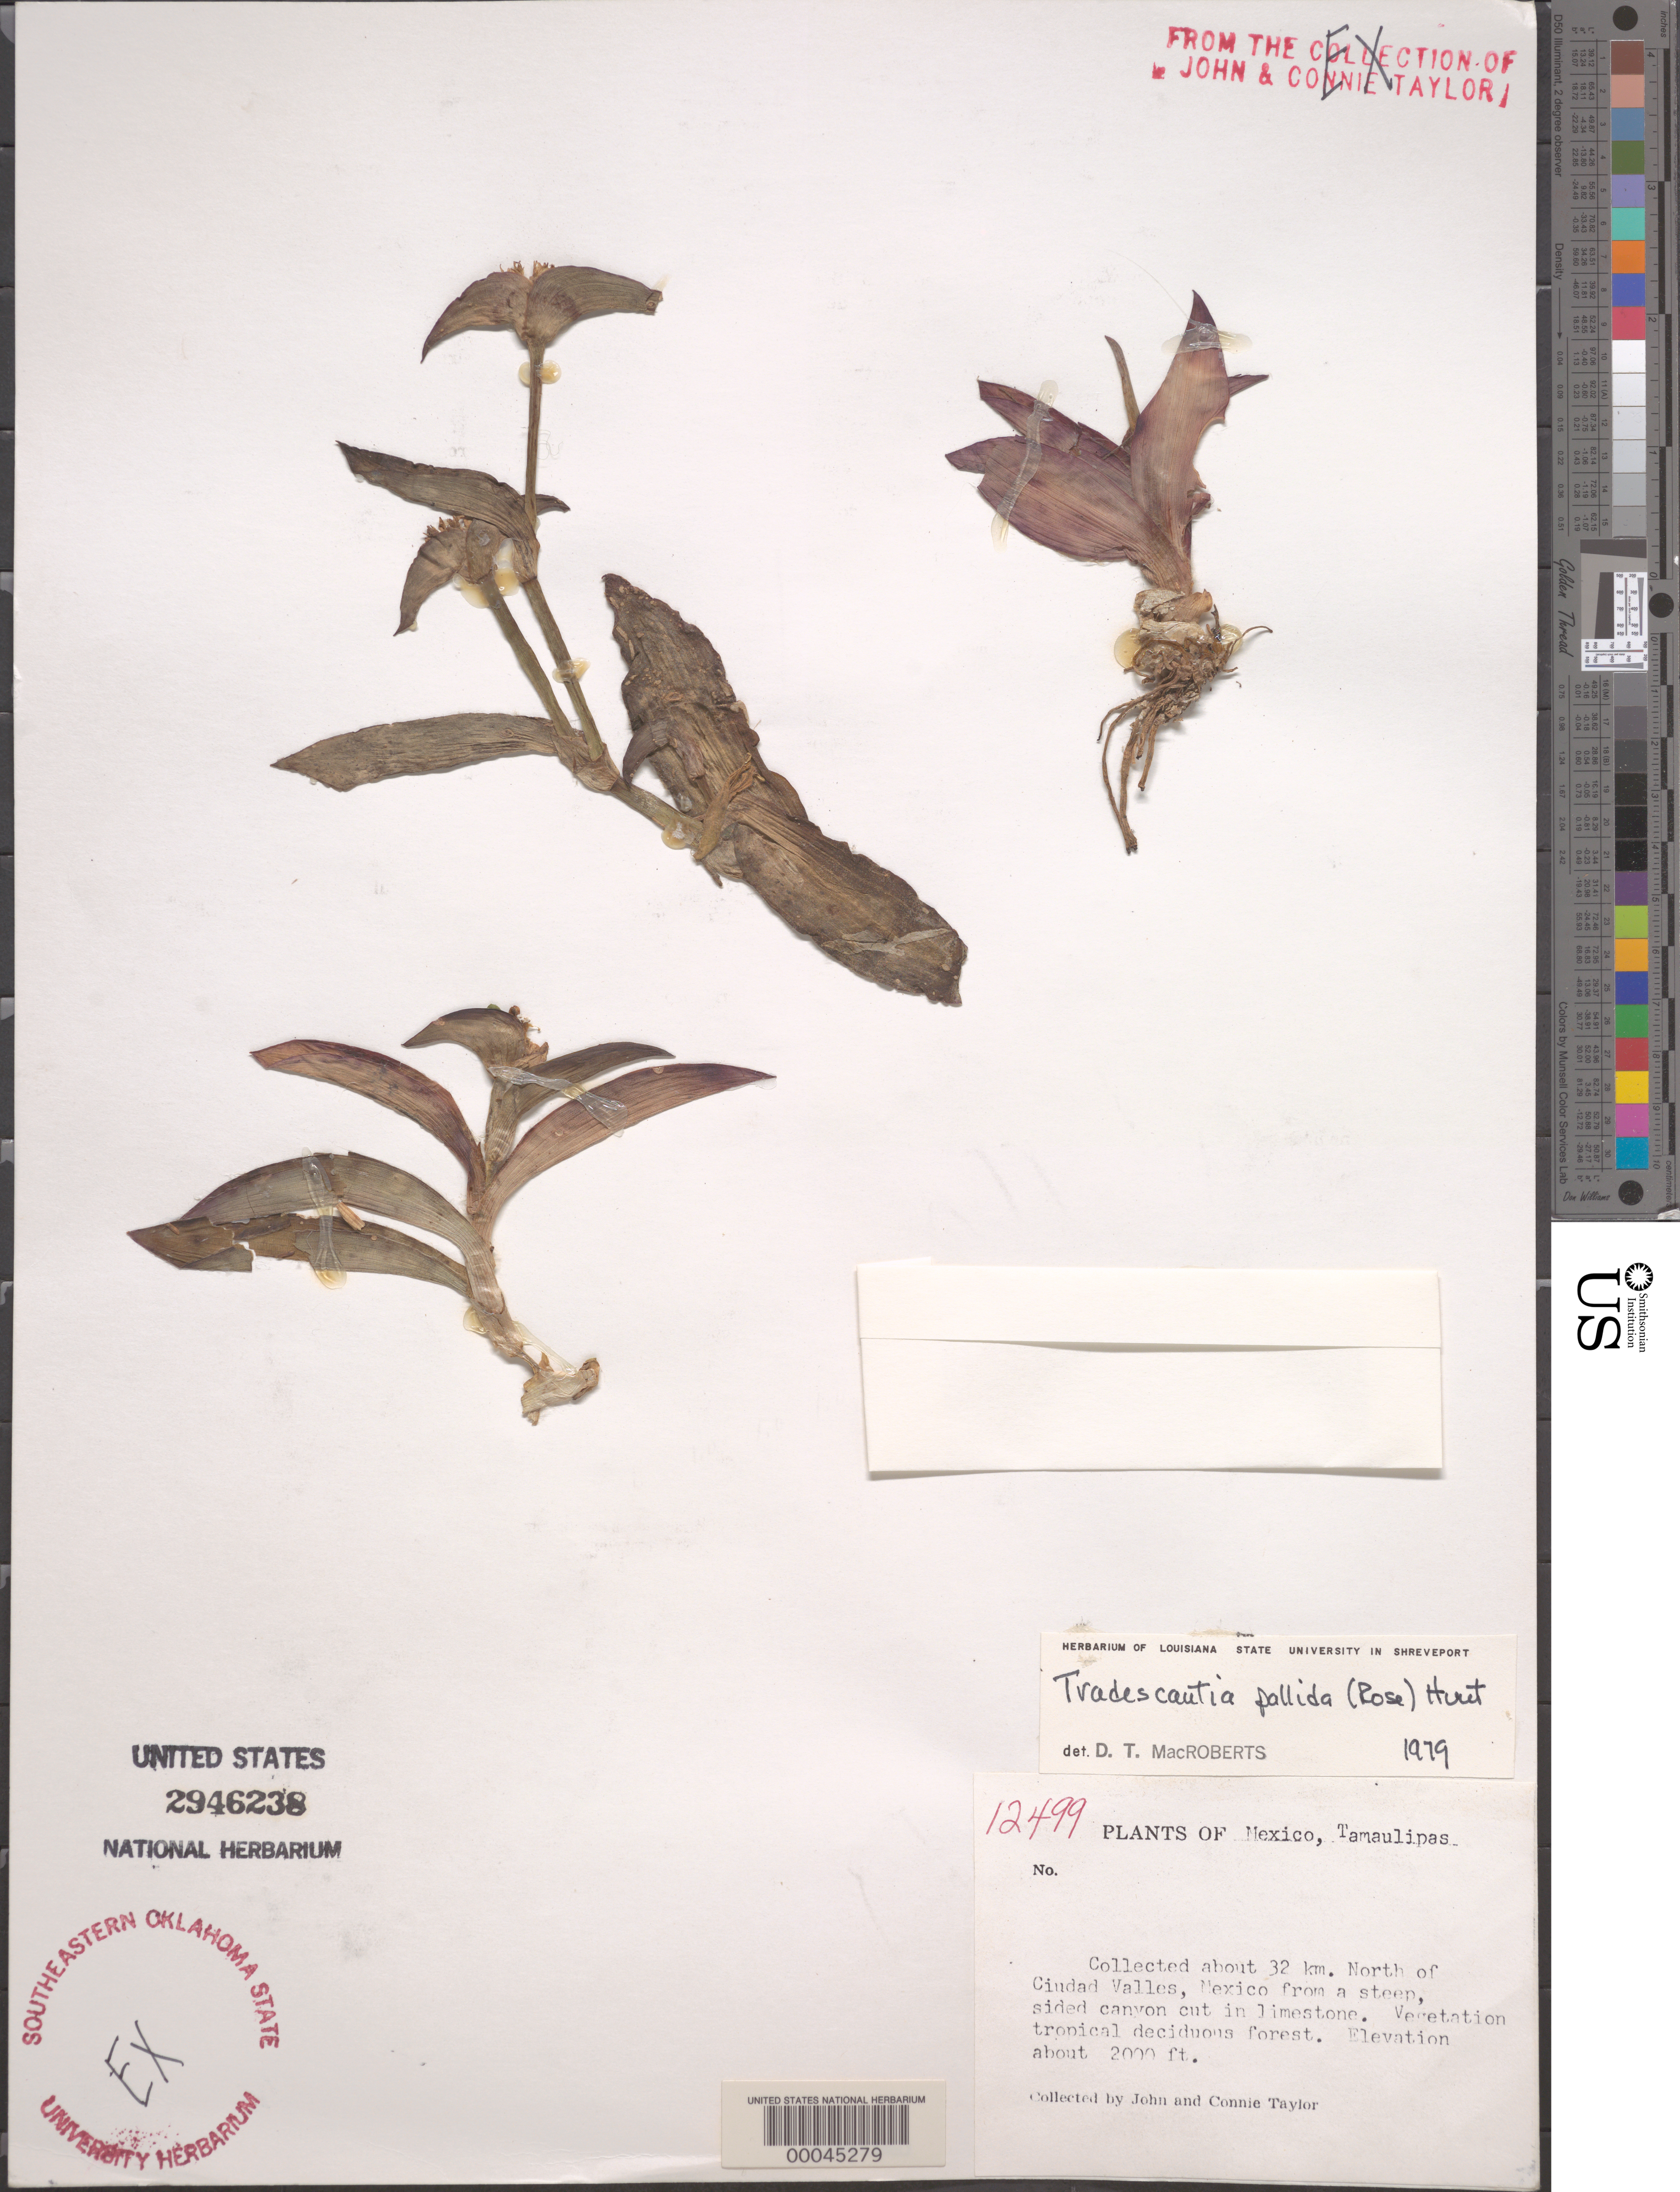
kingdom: Plantae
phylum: Tracheophyta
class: Liliopsida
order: Commelinales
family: Commelinaceae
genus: Tradescantia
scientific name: Tradescantia pallida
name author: (Rose) D.R. Hunt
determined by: MAcRoberts, D. T.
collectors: J. Taylor & C. Taylor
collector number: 12499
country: Mexico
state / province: San Luis Potosi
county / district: Ciudad Valles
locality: N of Ciudad Valles. [state originally recorded as Tamaulipas.]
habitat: Steep, limestone canyon side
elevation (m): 610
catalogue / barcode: US 2946238